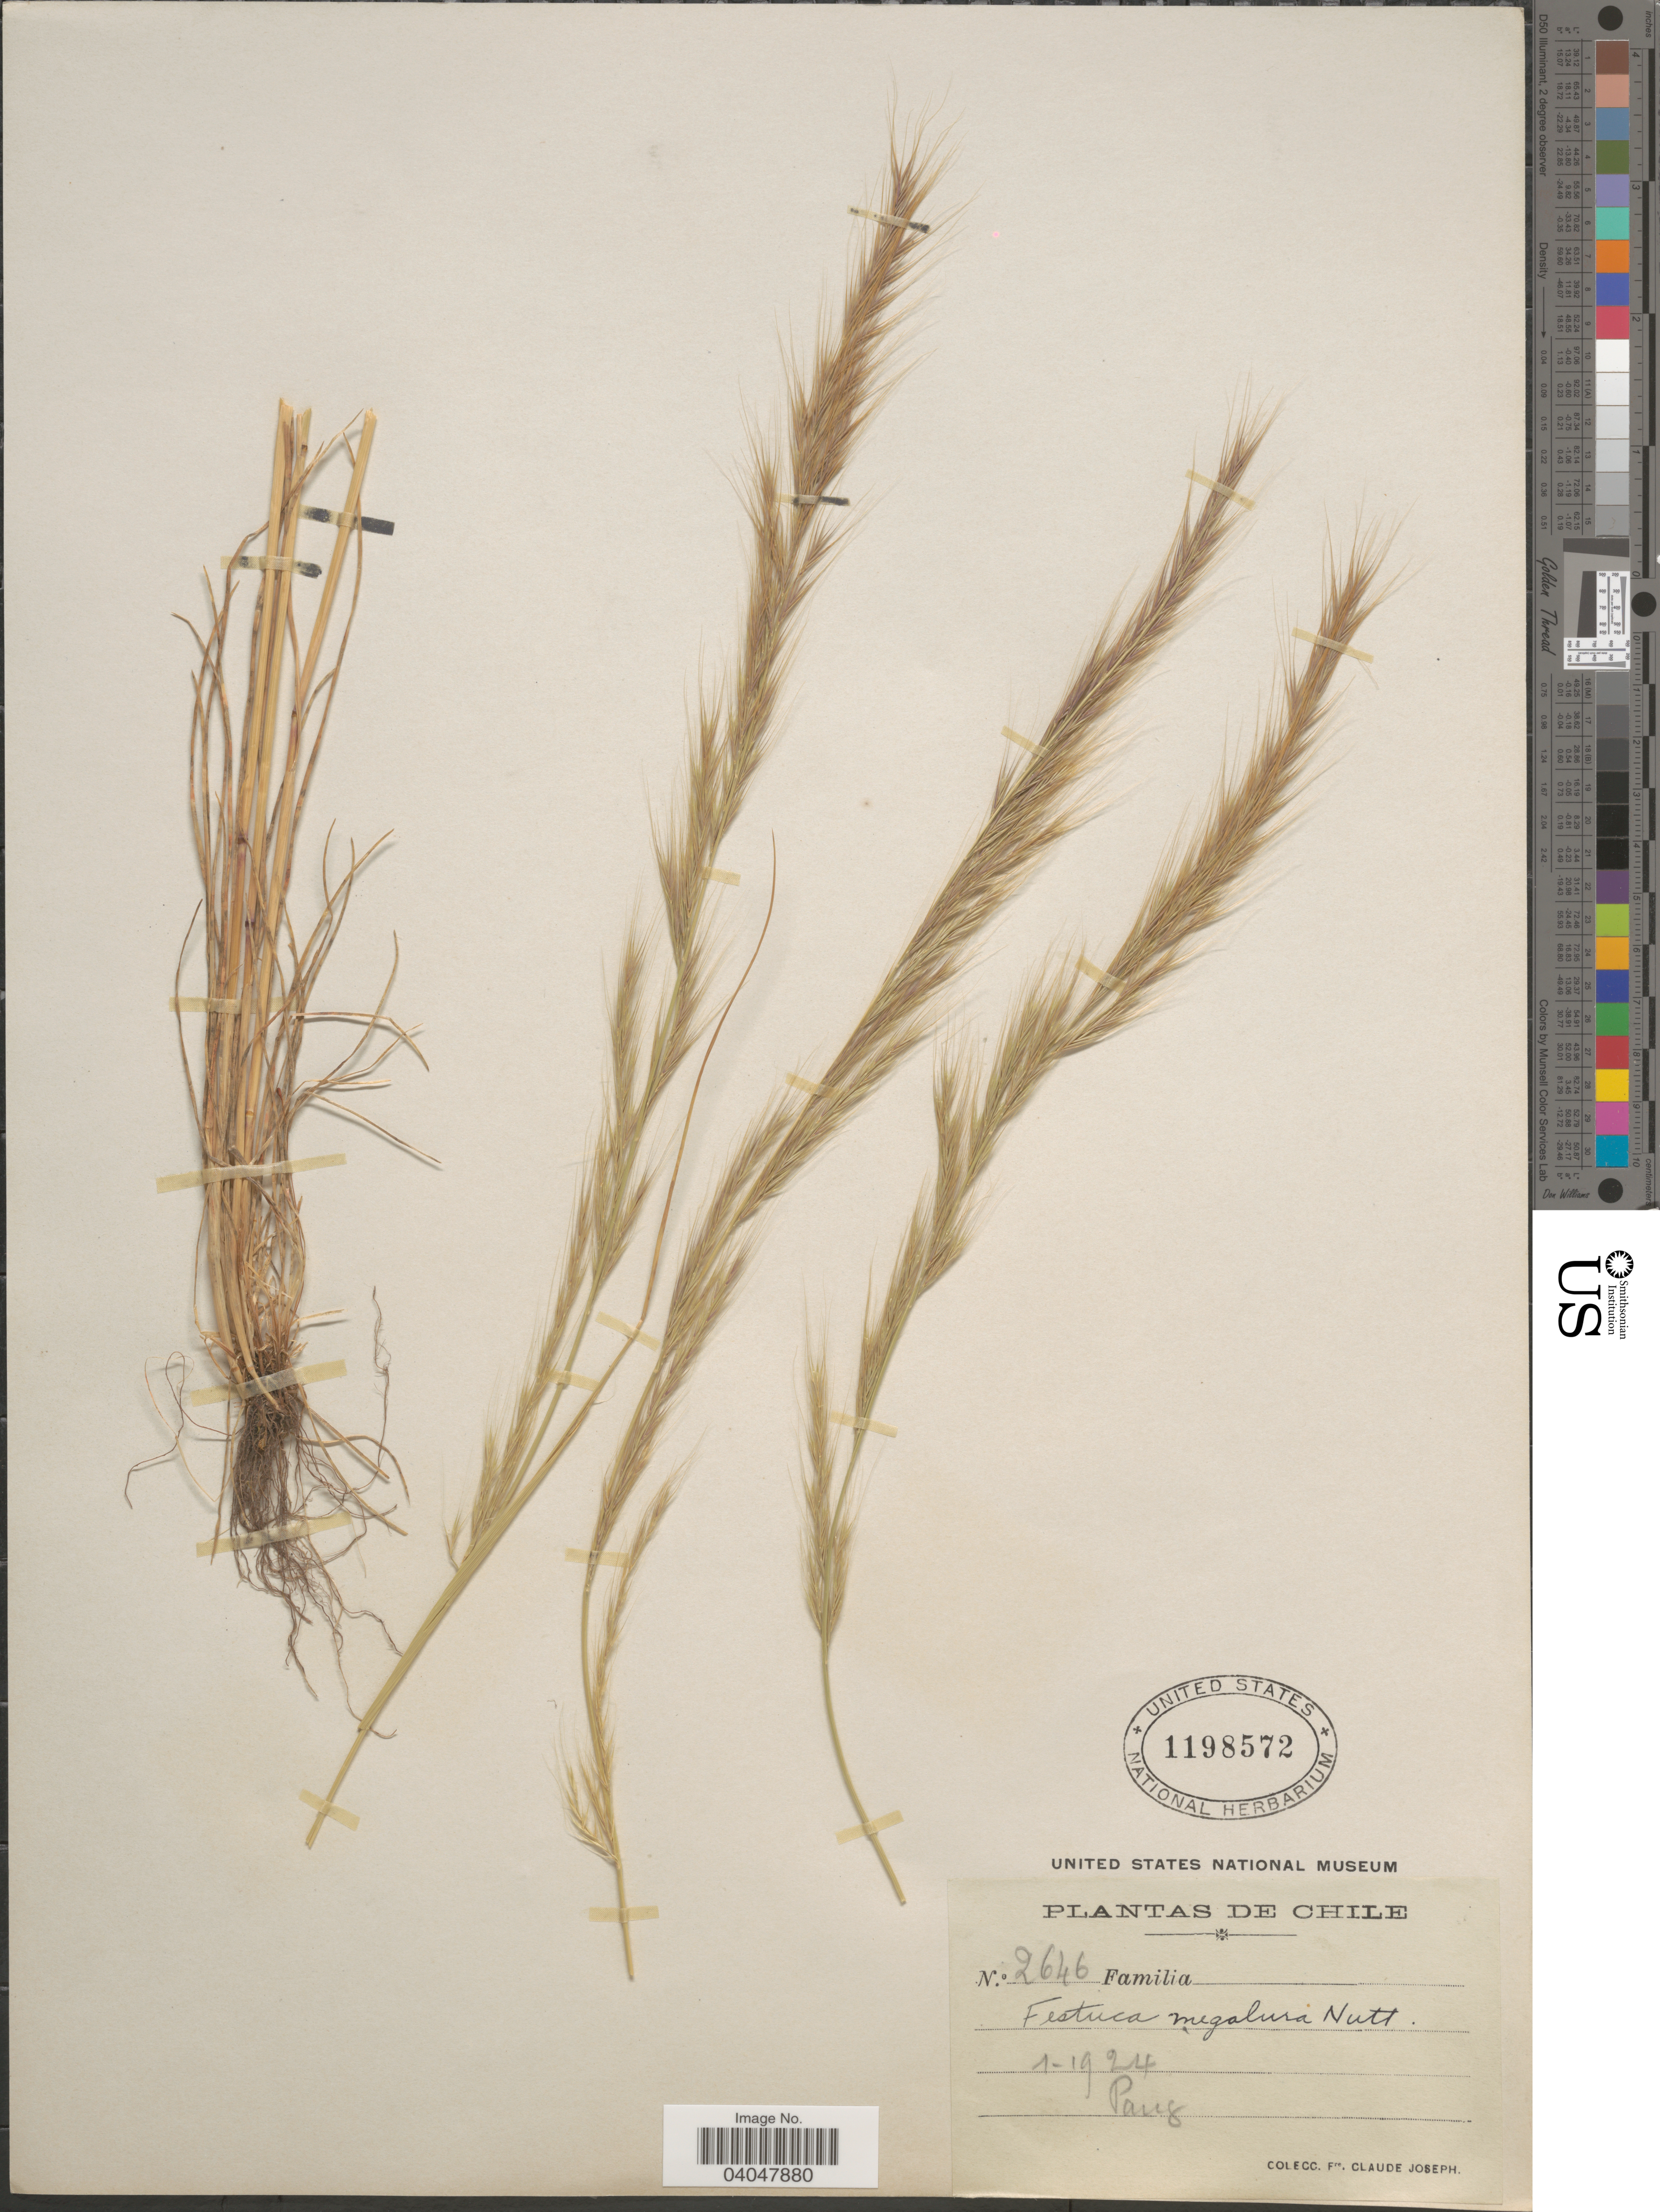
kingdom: Plantae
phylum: Tracheophyta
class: Liliopsida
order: Poales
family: Poaceae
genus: Festuca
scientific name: Festuca megalura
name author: Nutt.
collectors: Bro. Claude-Joseph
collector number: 2646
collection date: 1924-01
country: Chile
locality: Pang.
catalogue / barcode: US 1198572